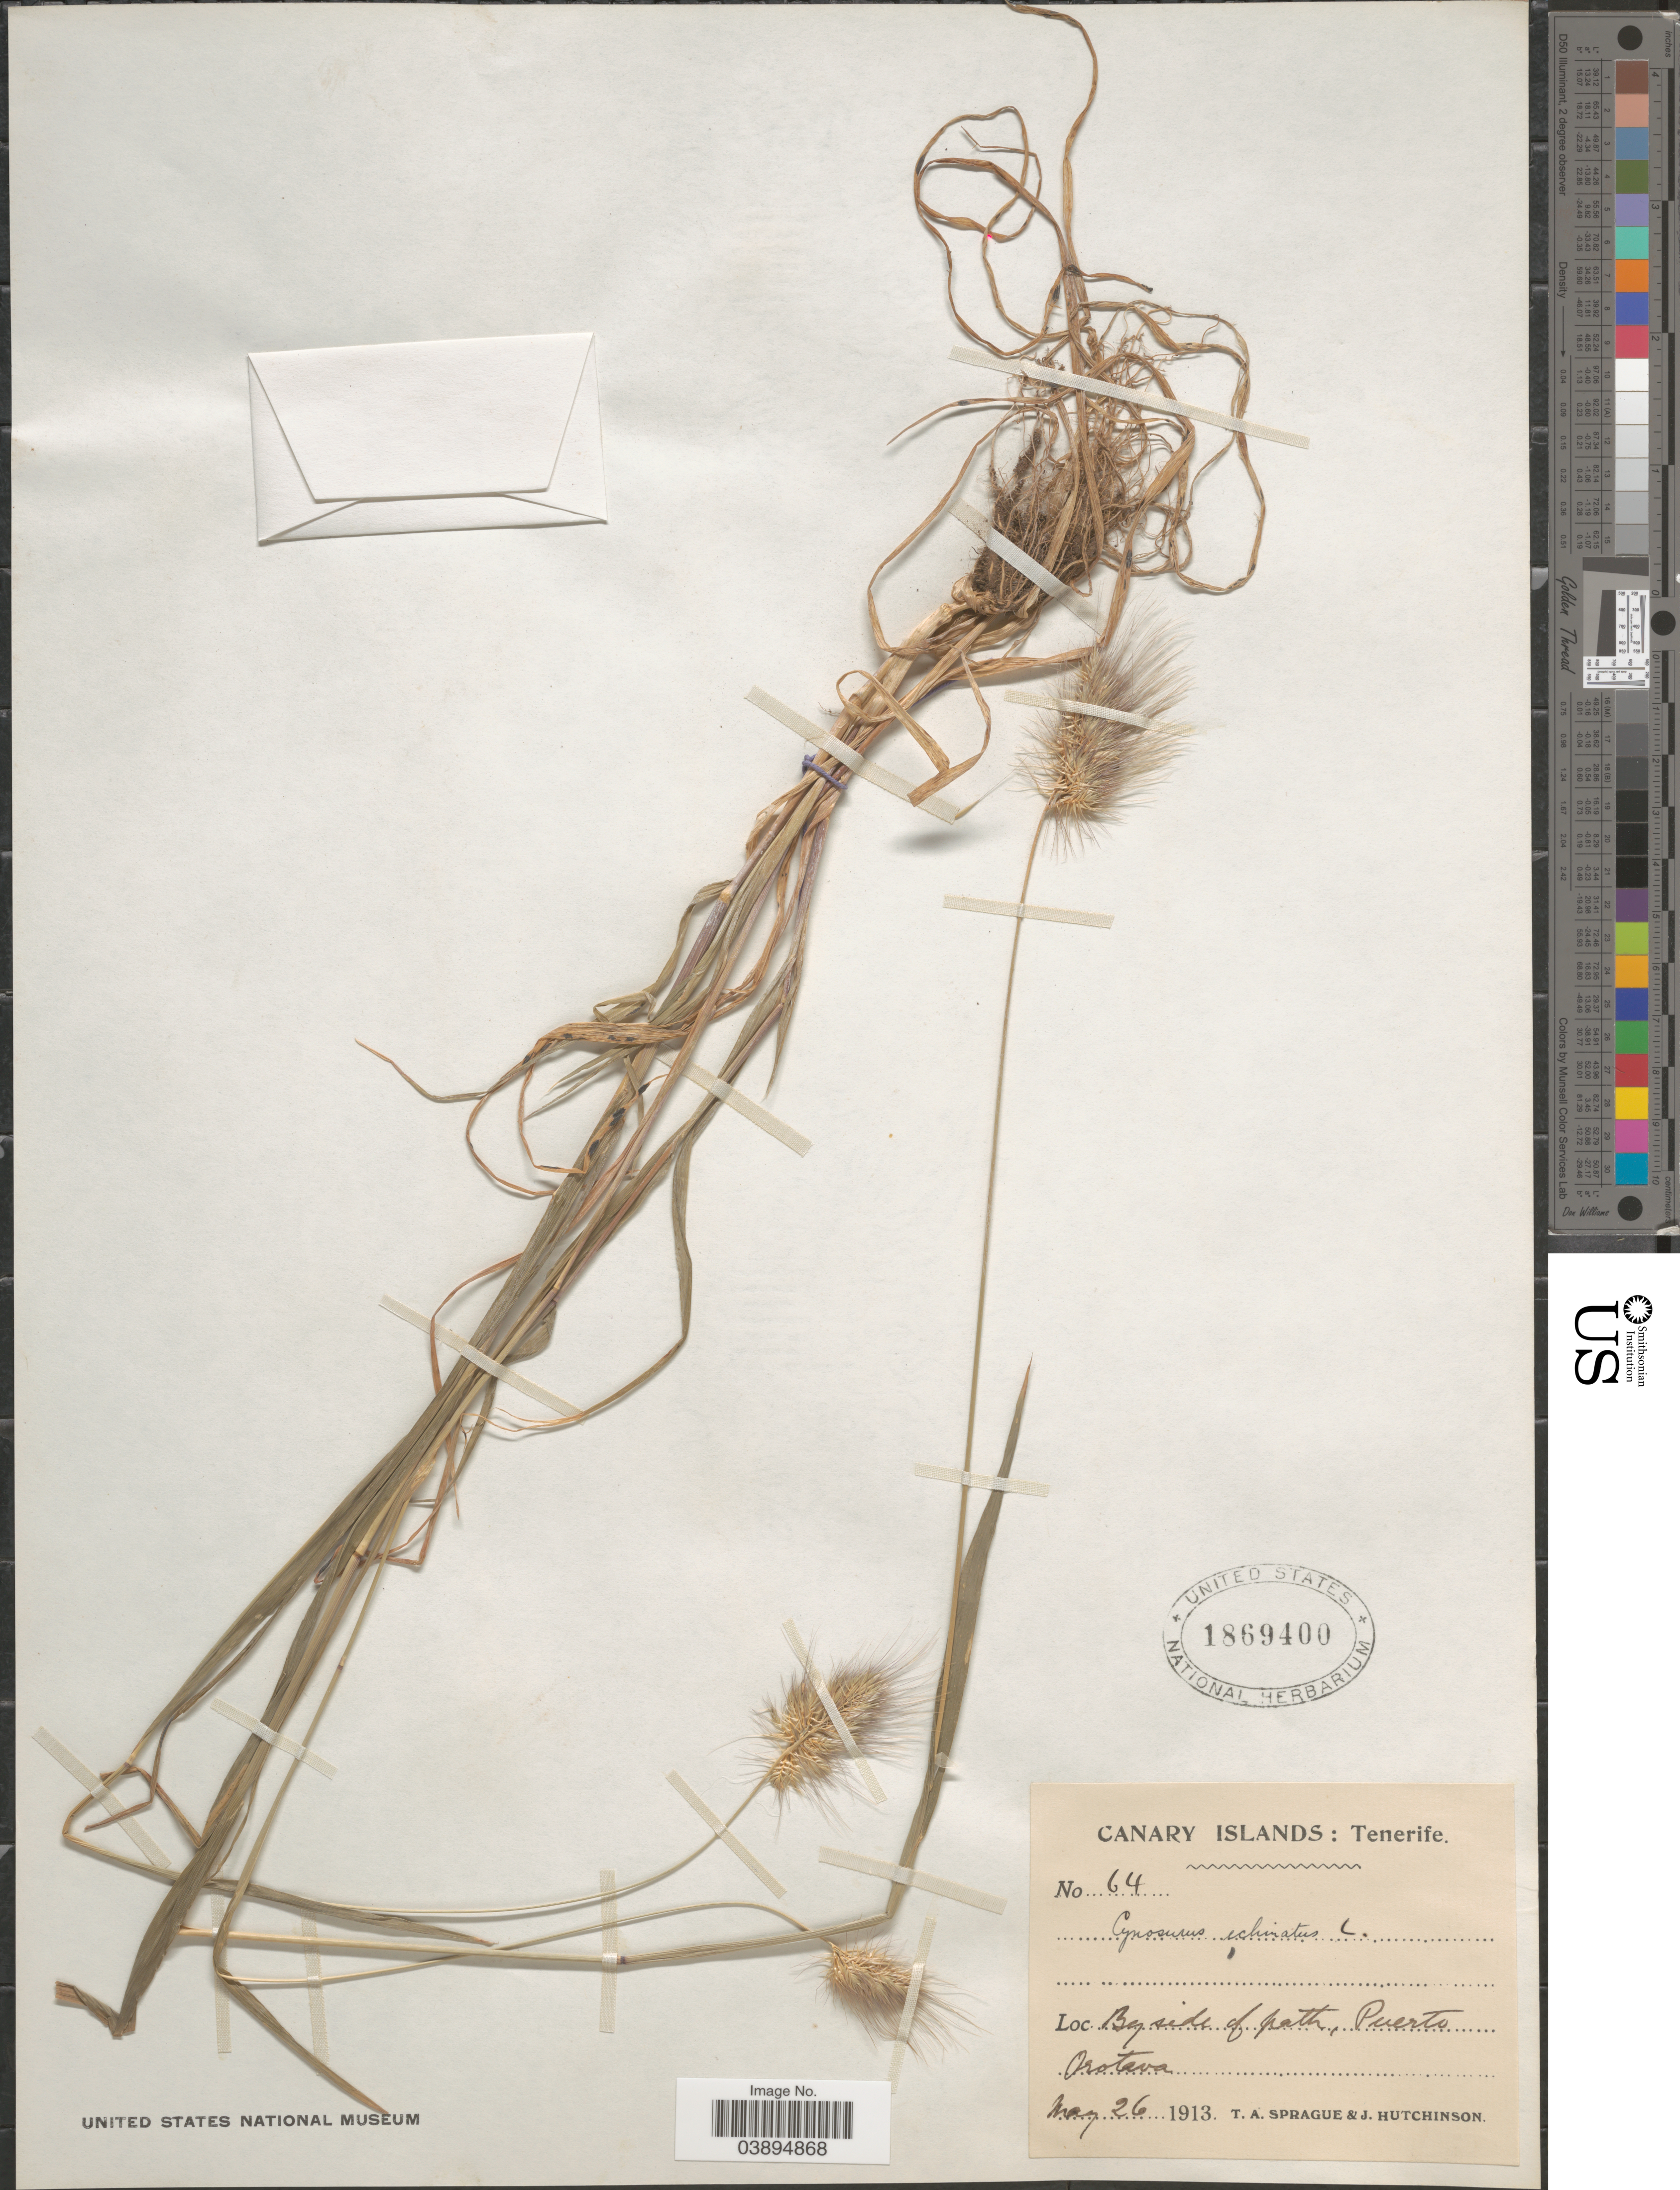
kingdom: Plantae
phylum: Tracheophyta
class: Liliopsida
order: Poales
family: Poaceae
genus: Cynosurus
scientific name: Cynosurus echinatus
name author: L.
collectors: T. A. Sprague & J. Hutchinson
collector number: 64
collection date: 1913-05-26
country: Spain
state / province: Canarias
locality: Canary Islands: Tenerife. By side of path, Puerto Orotava.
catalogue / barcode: US 1869400